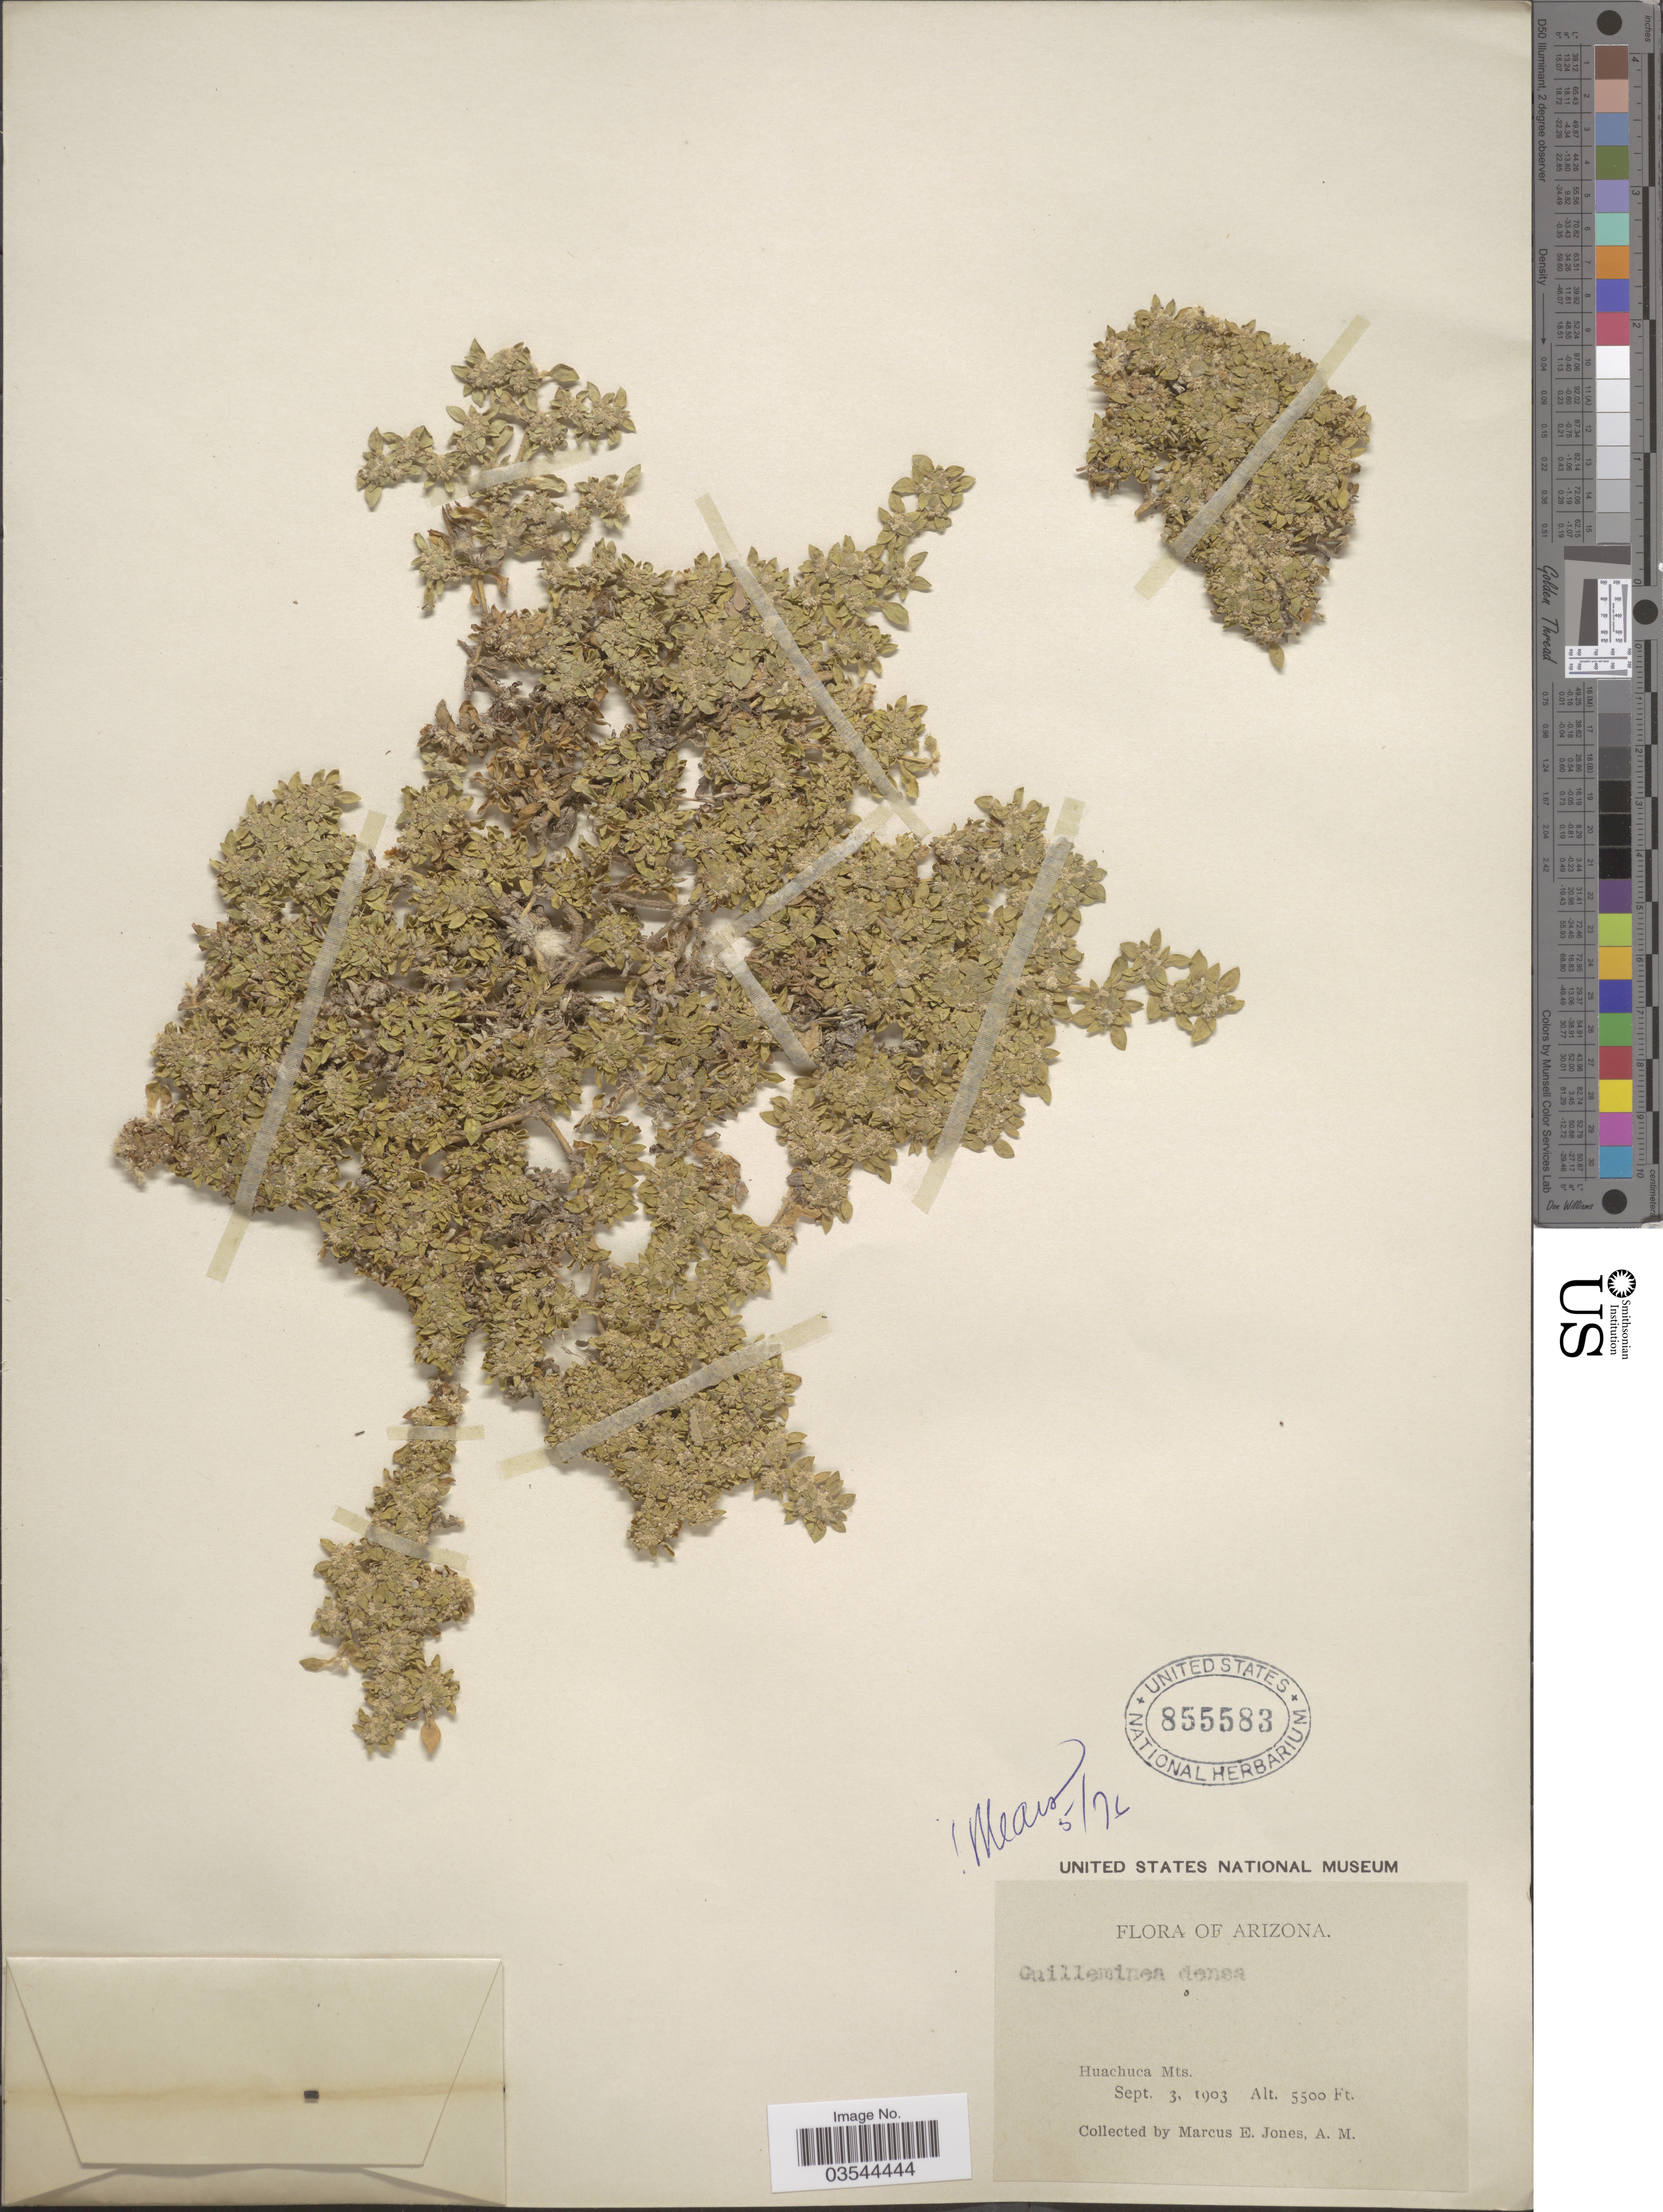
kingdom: Plantae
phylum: Tracheophyta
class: Magnoliopsida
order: Caryophyllales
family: Amaranthaceae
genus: Guilleminea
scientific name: Guilleminea densa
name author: (Humb. & Bonpl. ex Schult.) Moq.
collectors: M. E. Jones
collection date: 1903-09-03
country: United States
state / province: Arizona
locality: Huachuca Mts.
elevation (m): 1676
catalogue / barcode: US 855583